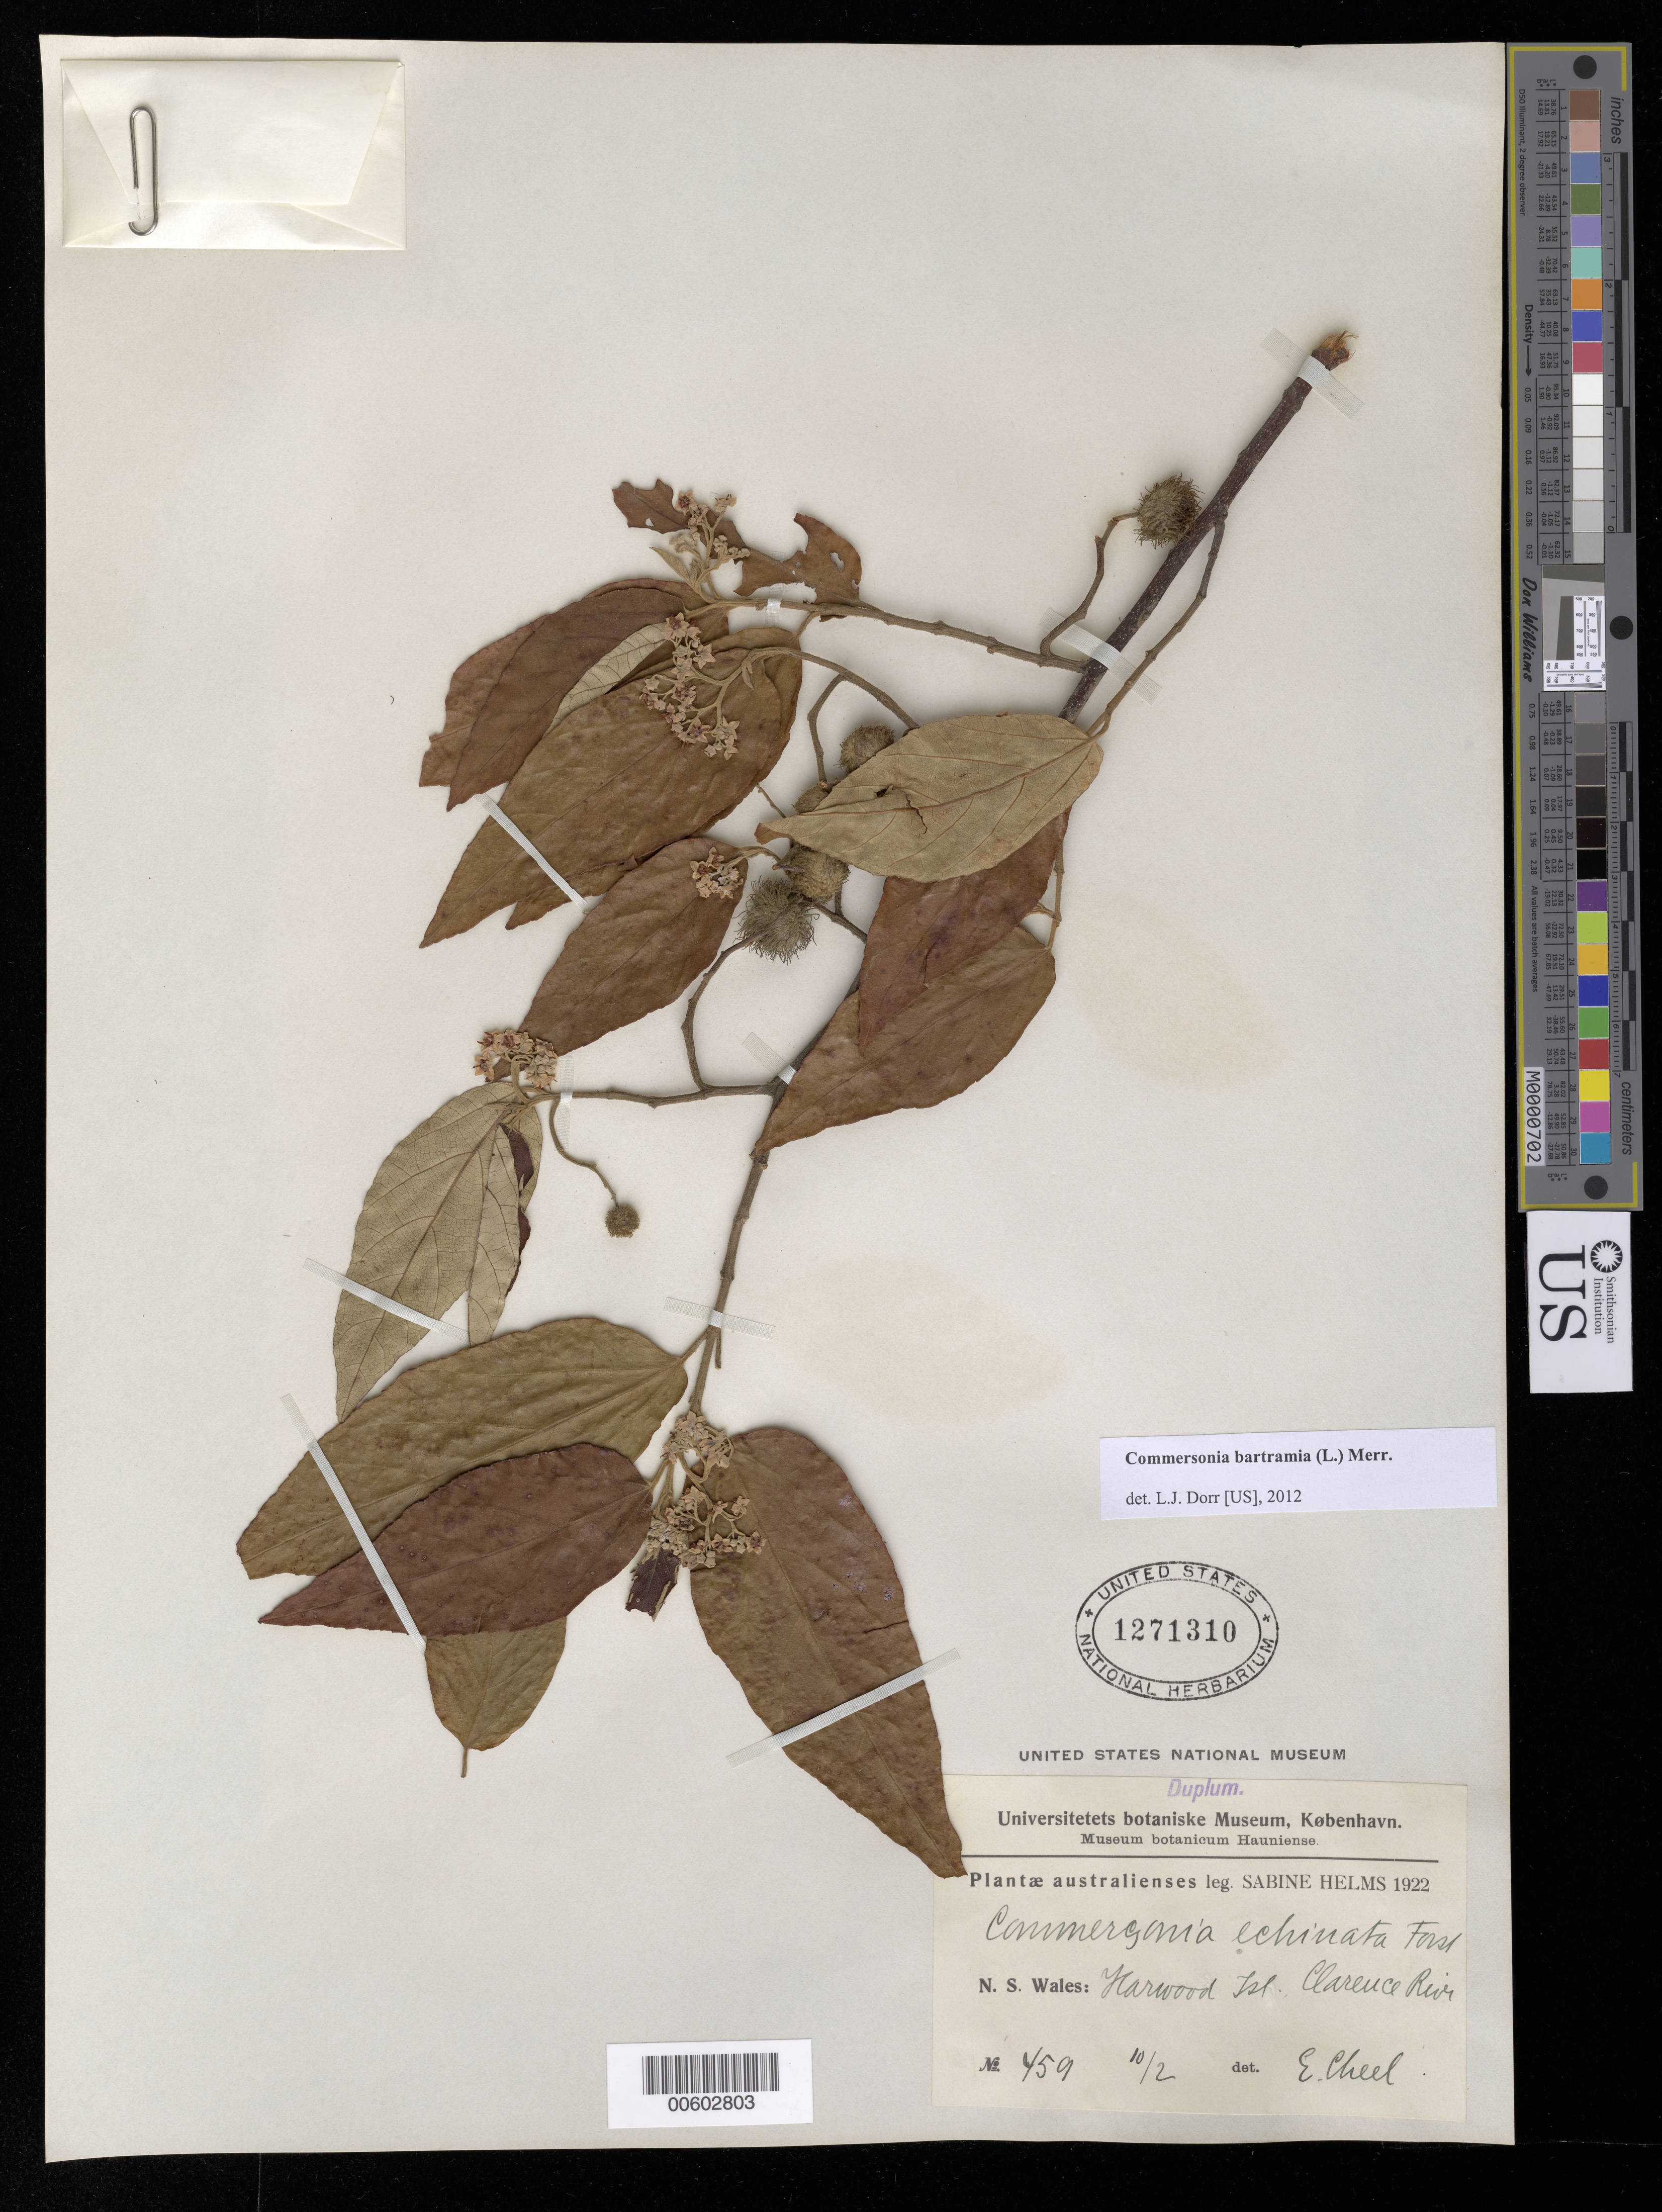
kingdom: Plantae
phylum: Tracheophyta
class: Magnoliopsida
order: Malvales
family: Malvaceae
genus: Commersonia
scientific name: Commersonia bartramia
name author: (L.) Merr.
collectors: E. Cheel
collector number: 459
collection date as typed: Oct 1922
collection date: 1922-10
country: Australia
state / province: New South Wales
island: Harwood Island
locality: Clarence River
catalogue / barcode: US 1271310